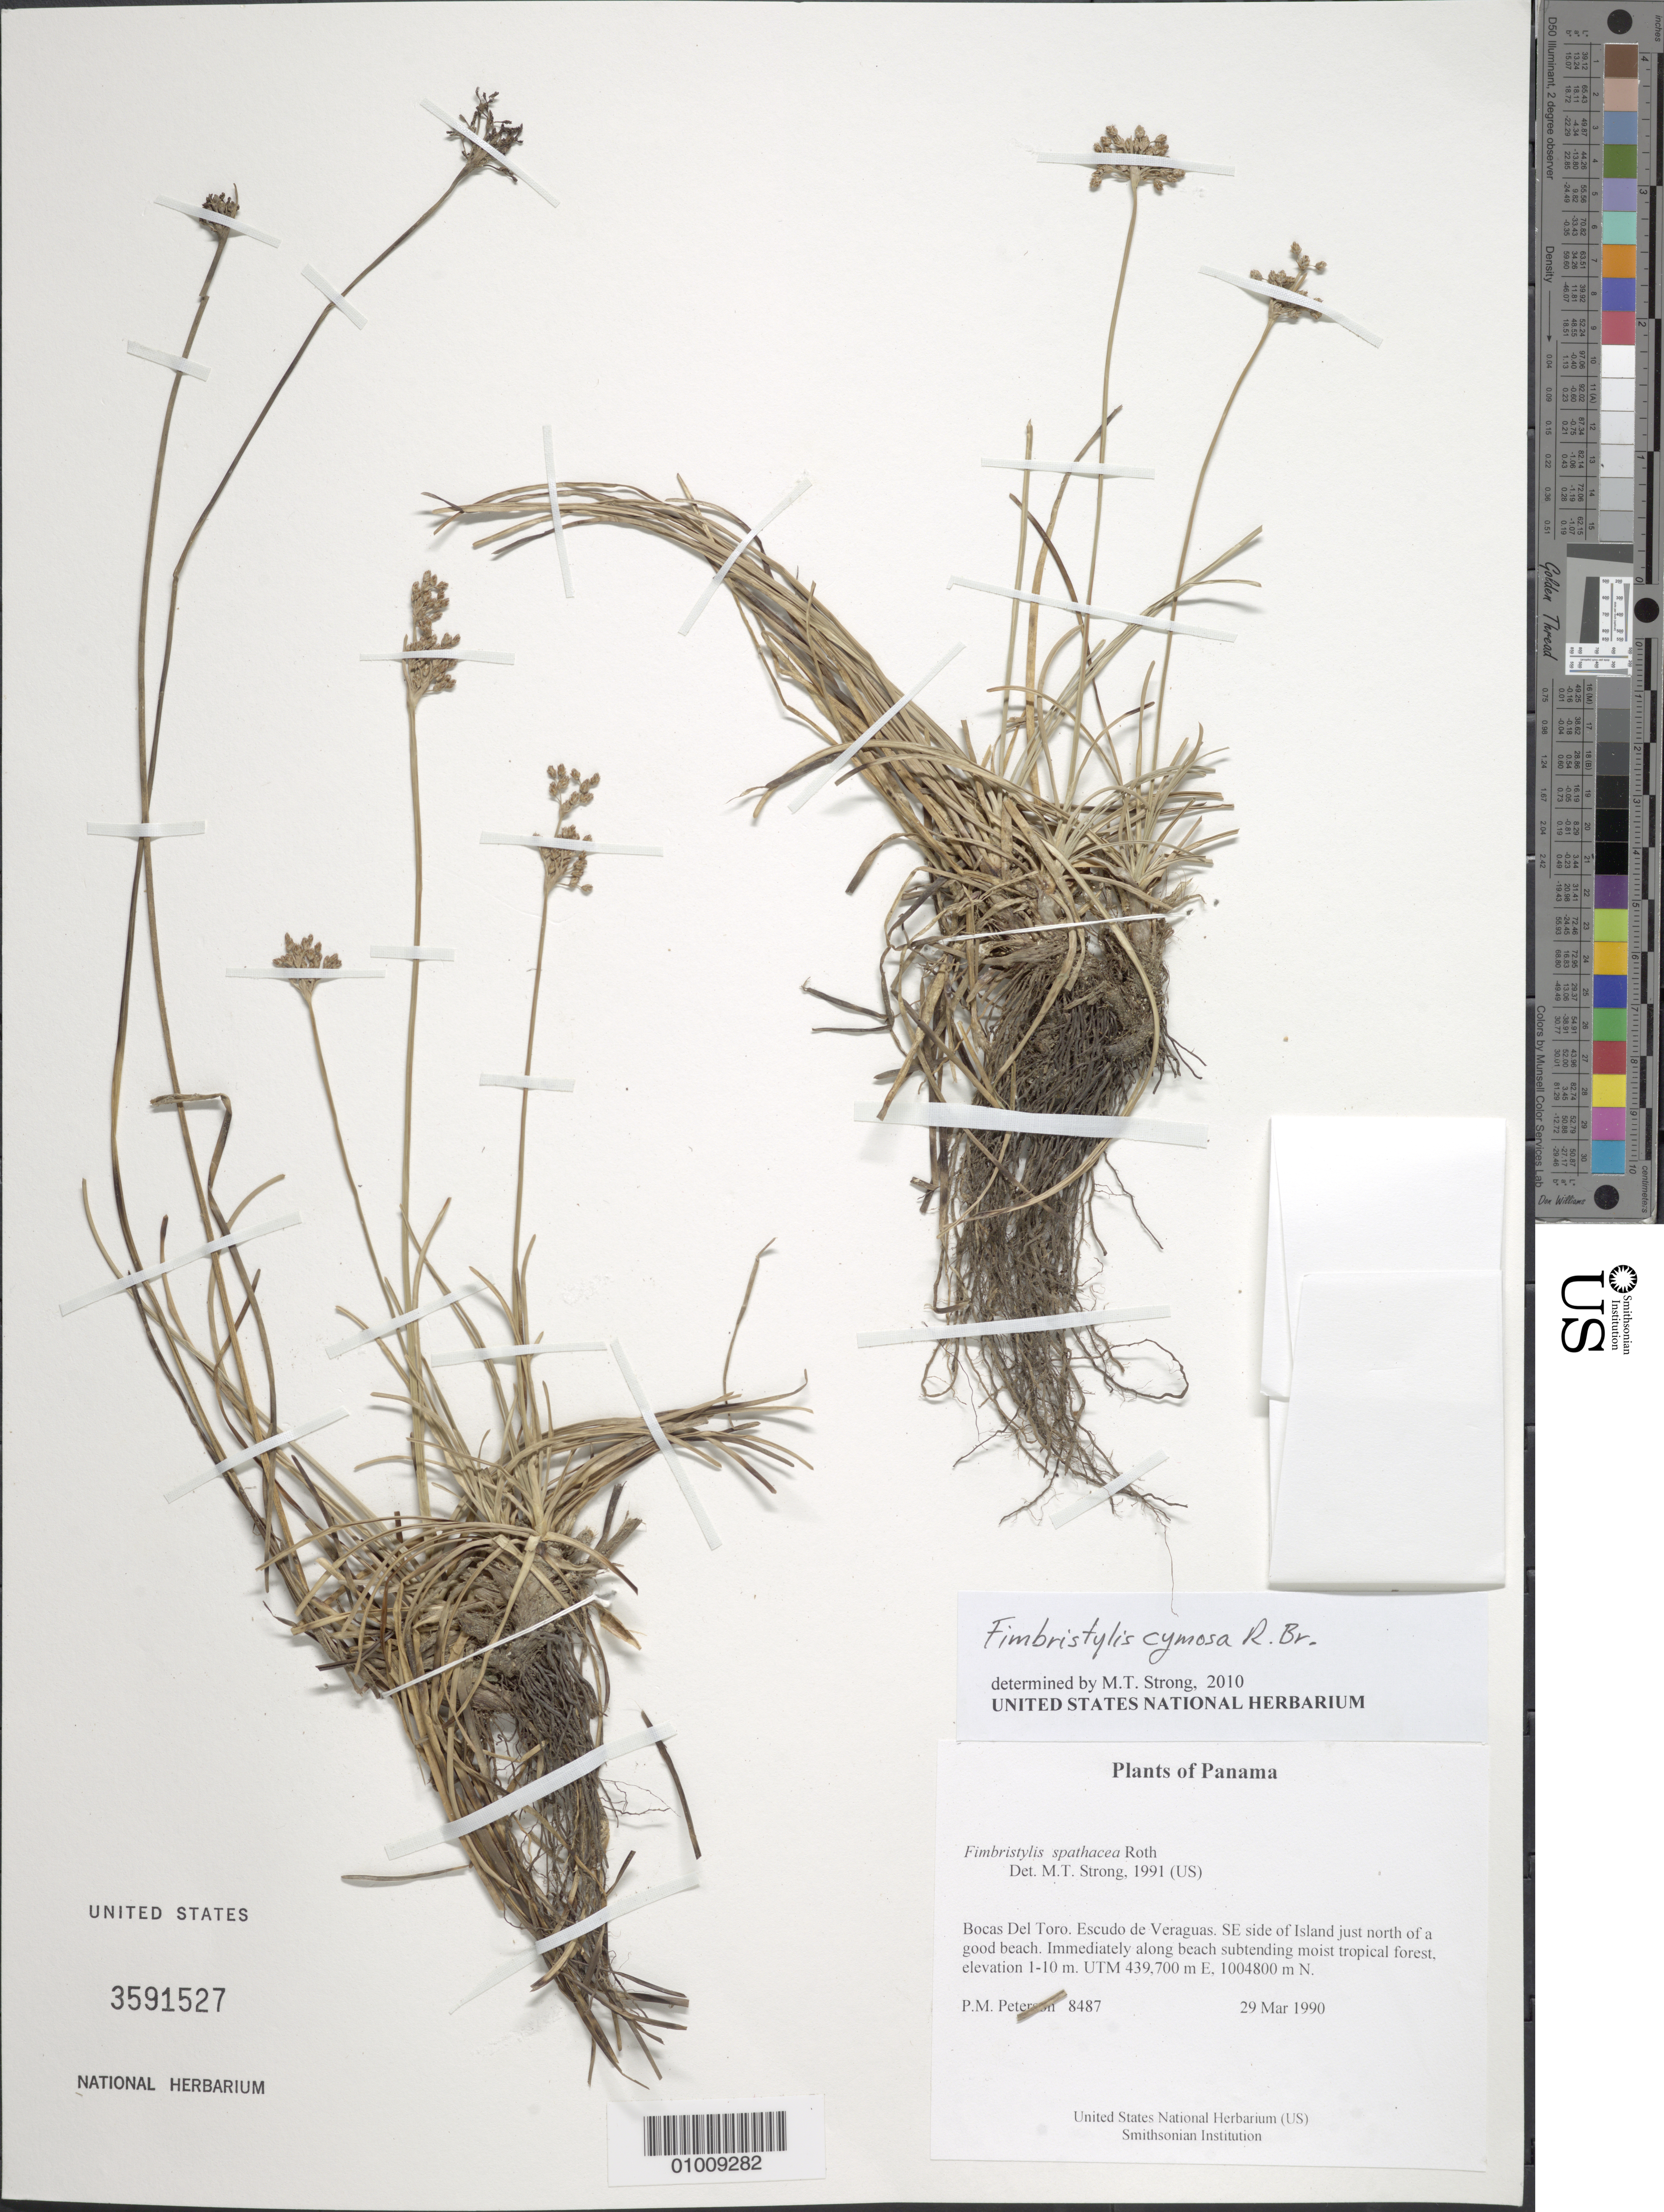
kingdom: Plantae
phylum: Tracheophyta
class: Liliopsida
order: Poales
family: Cyperaceae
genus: Fimbristylis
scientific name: Fimbristylis cymosa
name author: R. Br.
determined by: Strong, M. T., (US), Smithsonian Institution - National Museum of Natural History (UNITED STATES)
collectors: P. M. Peterson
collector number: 08487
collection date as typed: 29 Mar 1990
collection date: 1990-03-29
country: Panama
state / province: Bocas del Toro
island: Escudo de Veraguas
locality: SE side of Island just north of a good beach.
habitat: Immediately along beach subtending moist tropical forest, elevation 1-10 m. UTM 439,700 m E, 1004800 m N.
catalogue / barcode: US 3591527